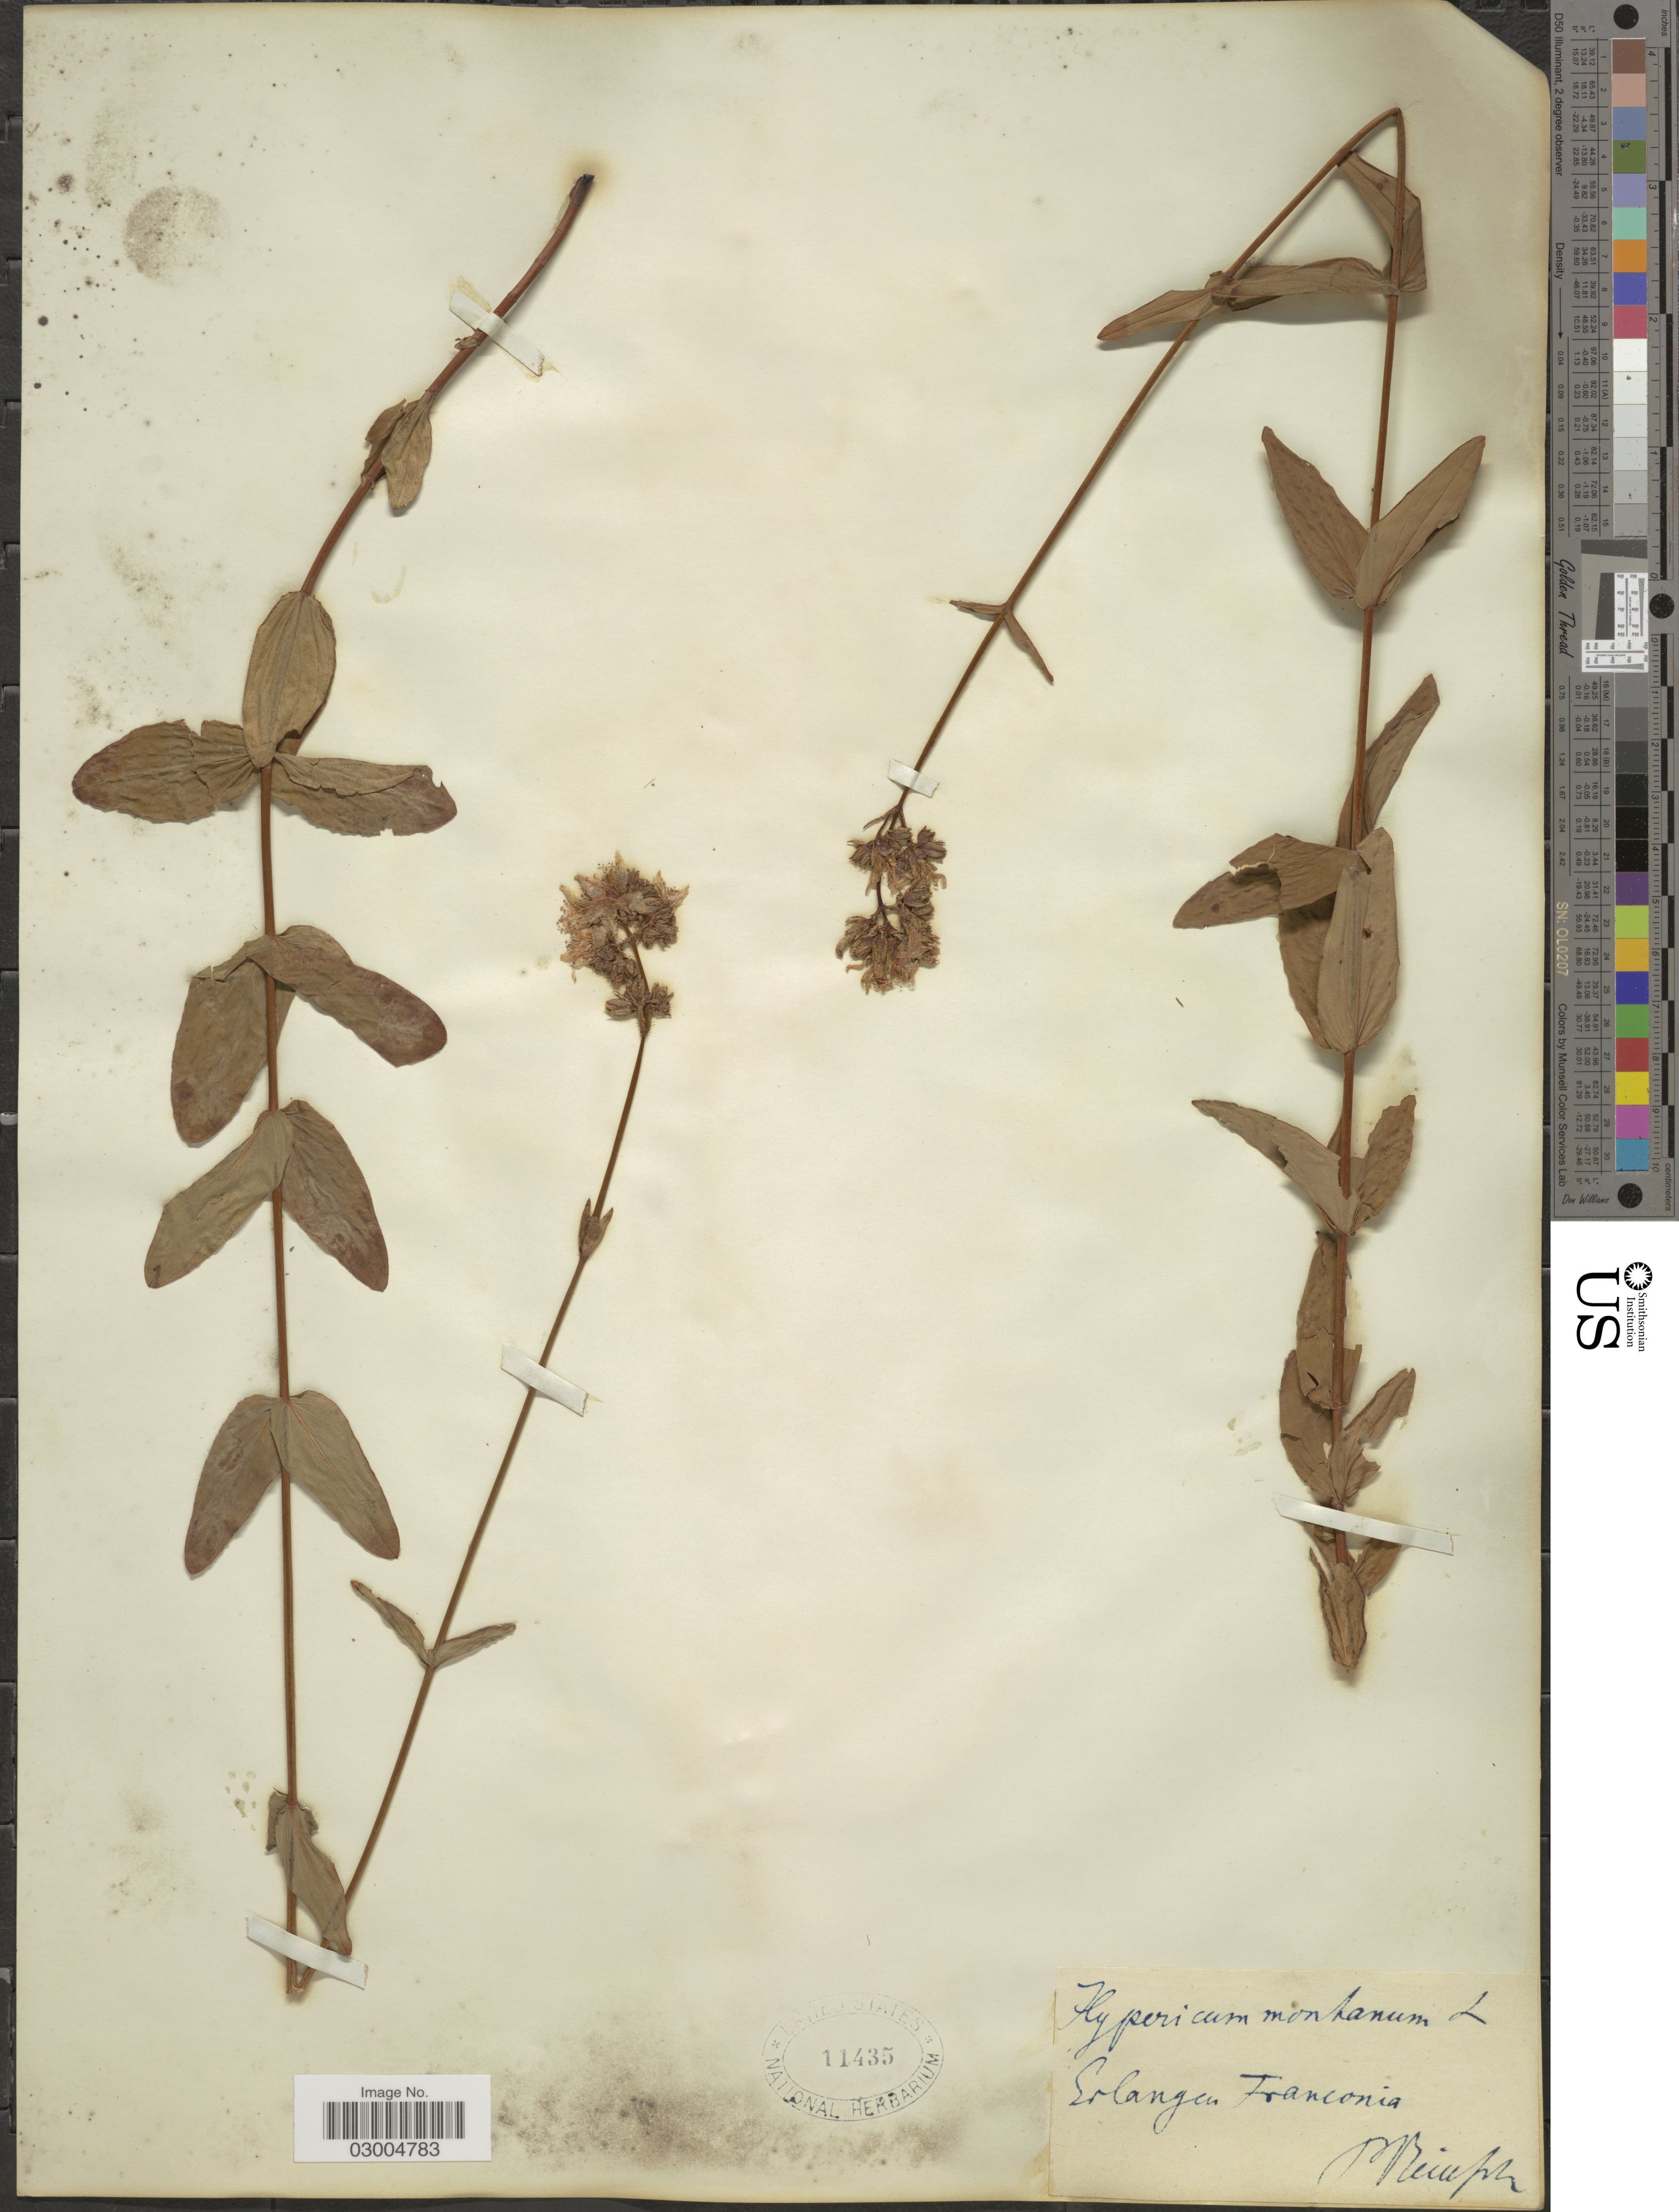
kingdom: Plantae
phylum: Tracheophyta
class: Magnoliopsida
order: Malpighiales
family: Hypericaceae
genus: Hypericum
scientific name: Hypericum montanum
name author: L.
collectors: M. Reiuph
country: Germany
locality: Erlangen. Franconia.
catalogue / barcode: US 11435